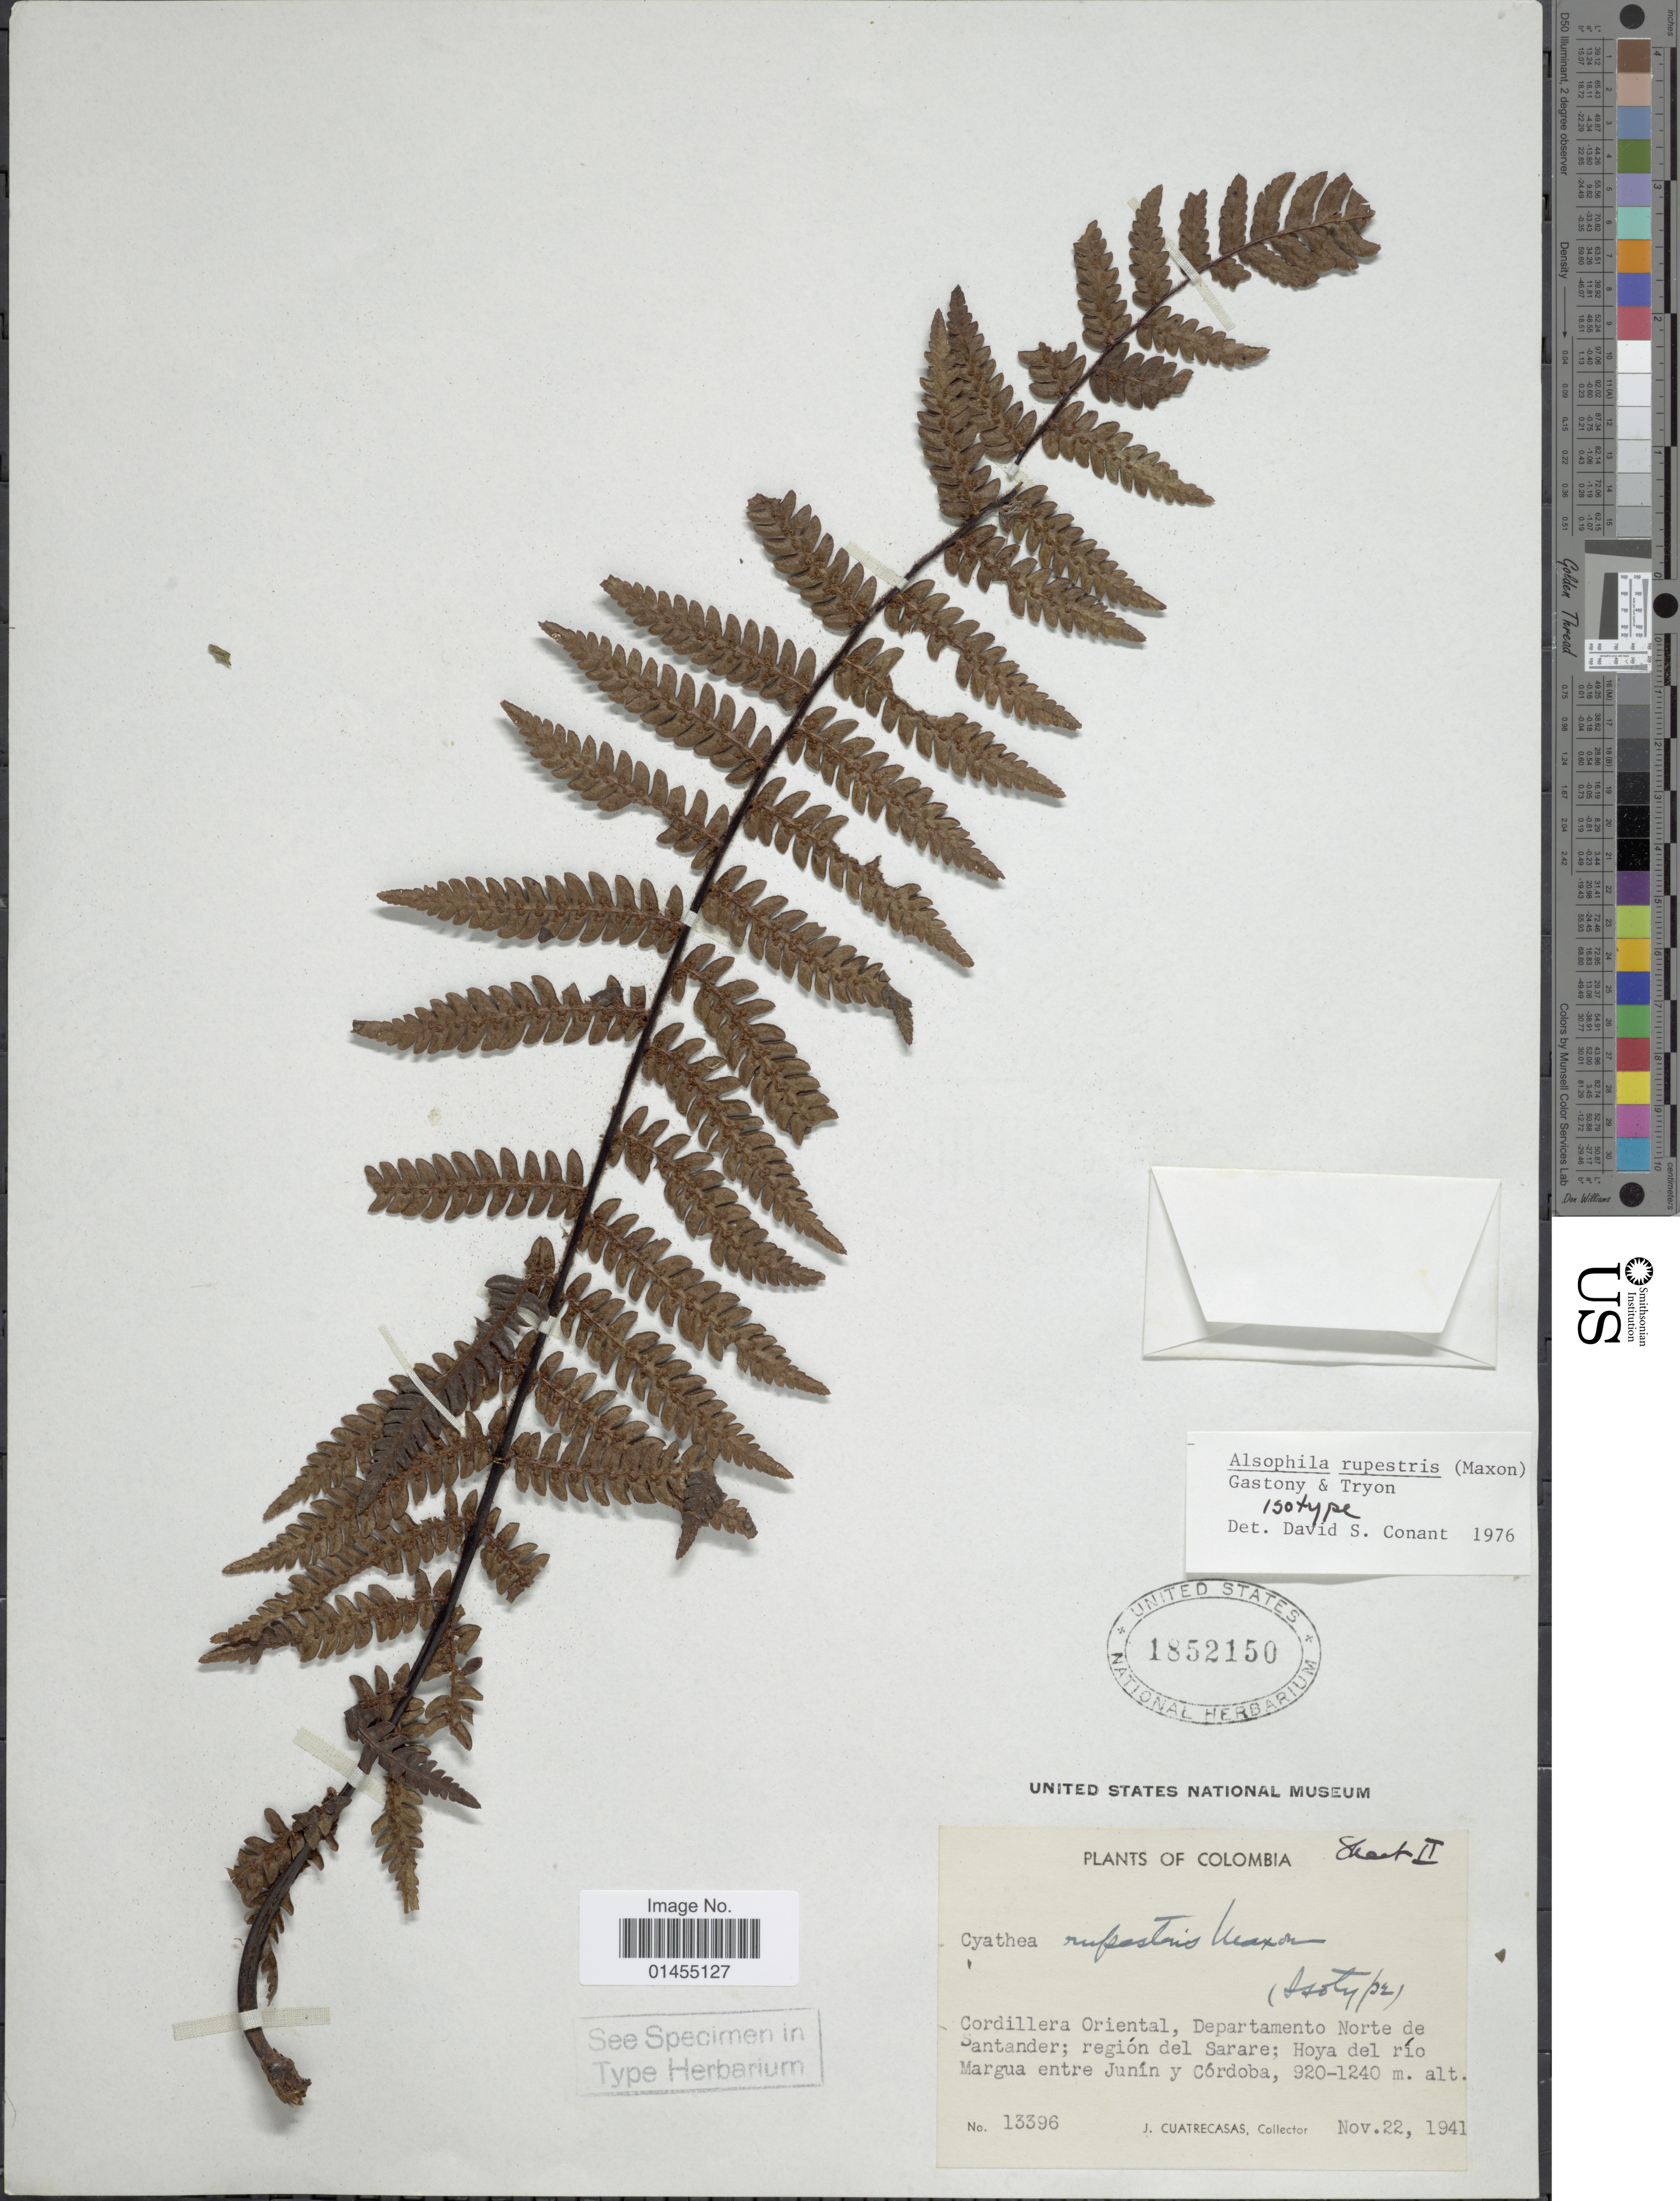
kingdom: Plantae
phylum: Tracheophyta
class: Polypodiopsida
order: Cyatheales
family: Cyatheaceae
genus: Alsophila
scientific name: Alsophila pauciflora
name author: C. Presl ex Mett. in Kuhn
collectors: J. Cuatrecasas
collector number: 13396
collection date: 1941-11-22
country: Colombia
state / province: Norte de Santander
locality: Cordillera Oriental, Departamento Norte de Santander; region del Sarare; Hola del rio margue entre Junin y Cordoba.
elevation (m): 920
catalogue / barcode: US 1852150